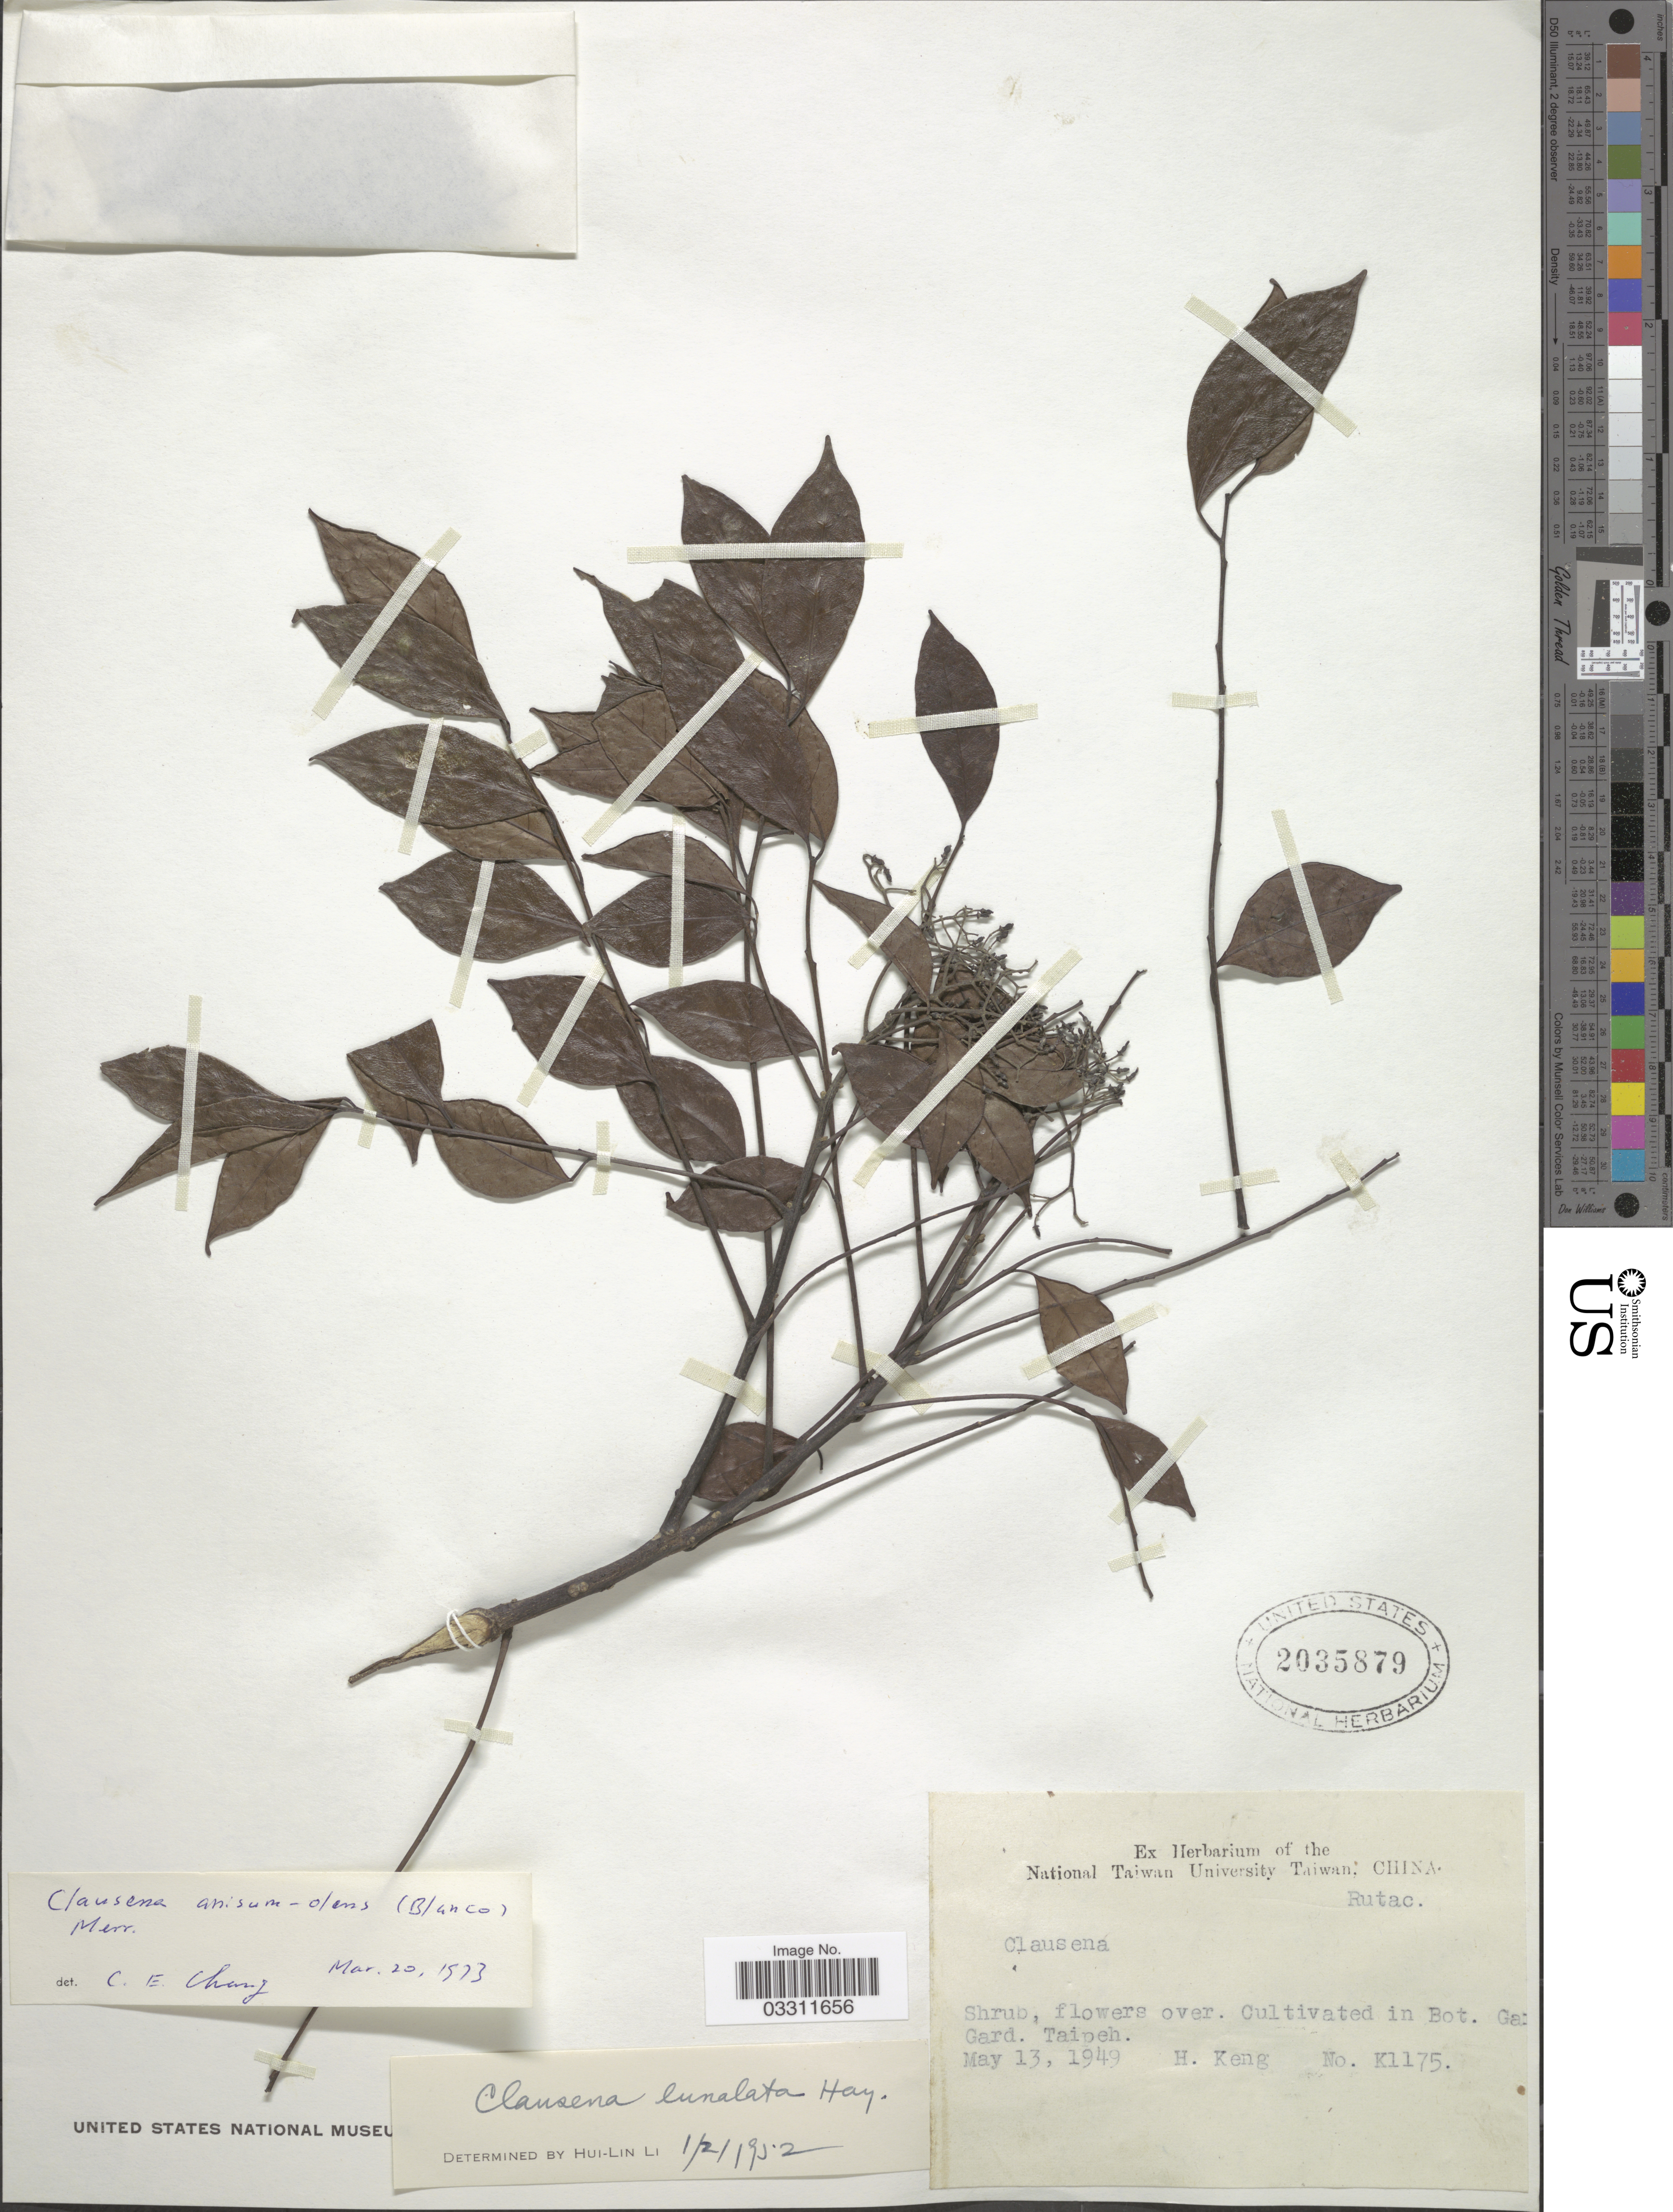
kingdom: Plantae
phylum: Tracheophyta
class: Magnoliopsida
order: Sapindales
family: Rutaceae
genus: Clausena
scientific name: Clausena anisata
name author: (Willd.) Benth.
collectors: H. Keng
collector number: K1175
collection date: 1949-05-13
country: Taiwan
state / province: Taipei City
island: Taiwan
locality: Cultivated in Bot. Ga [illegible text] Gard. Taipeh.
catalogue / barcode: US 2035879